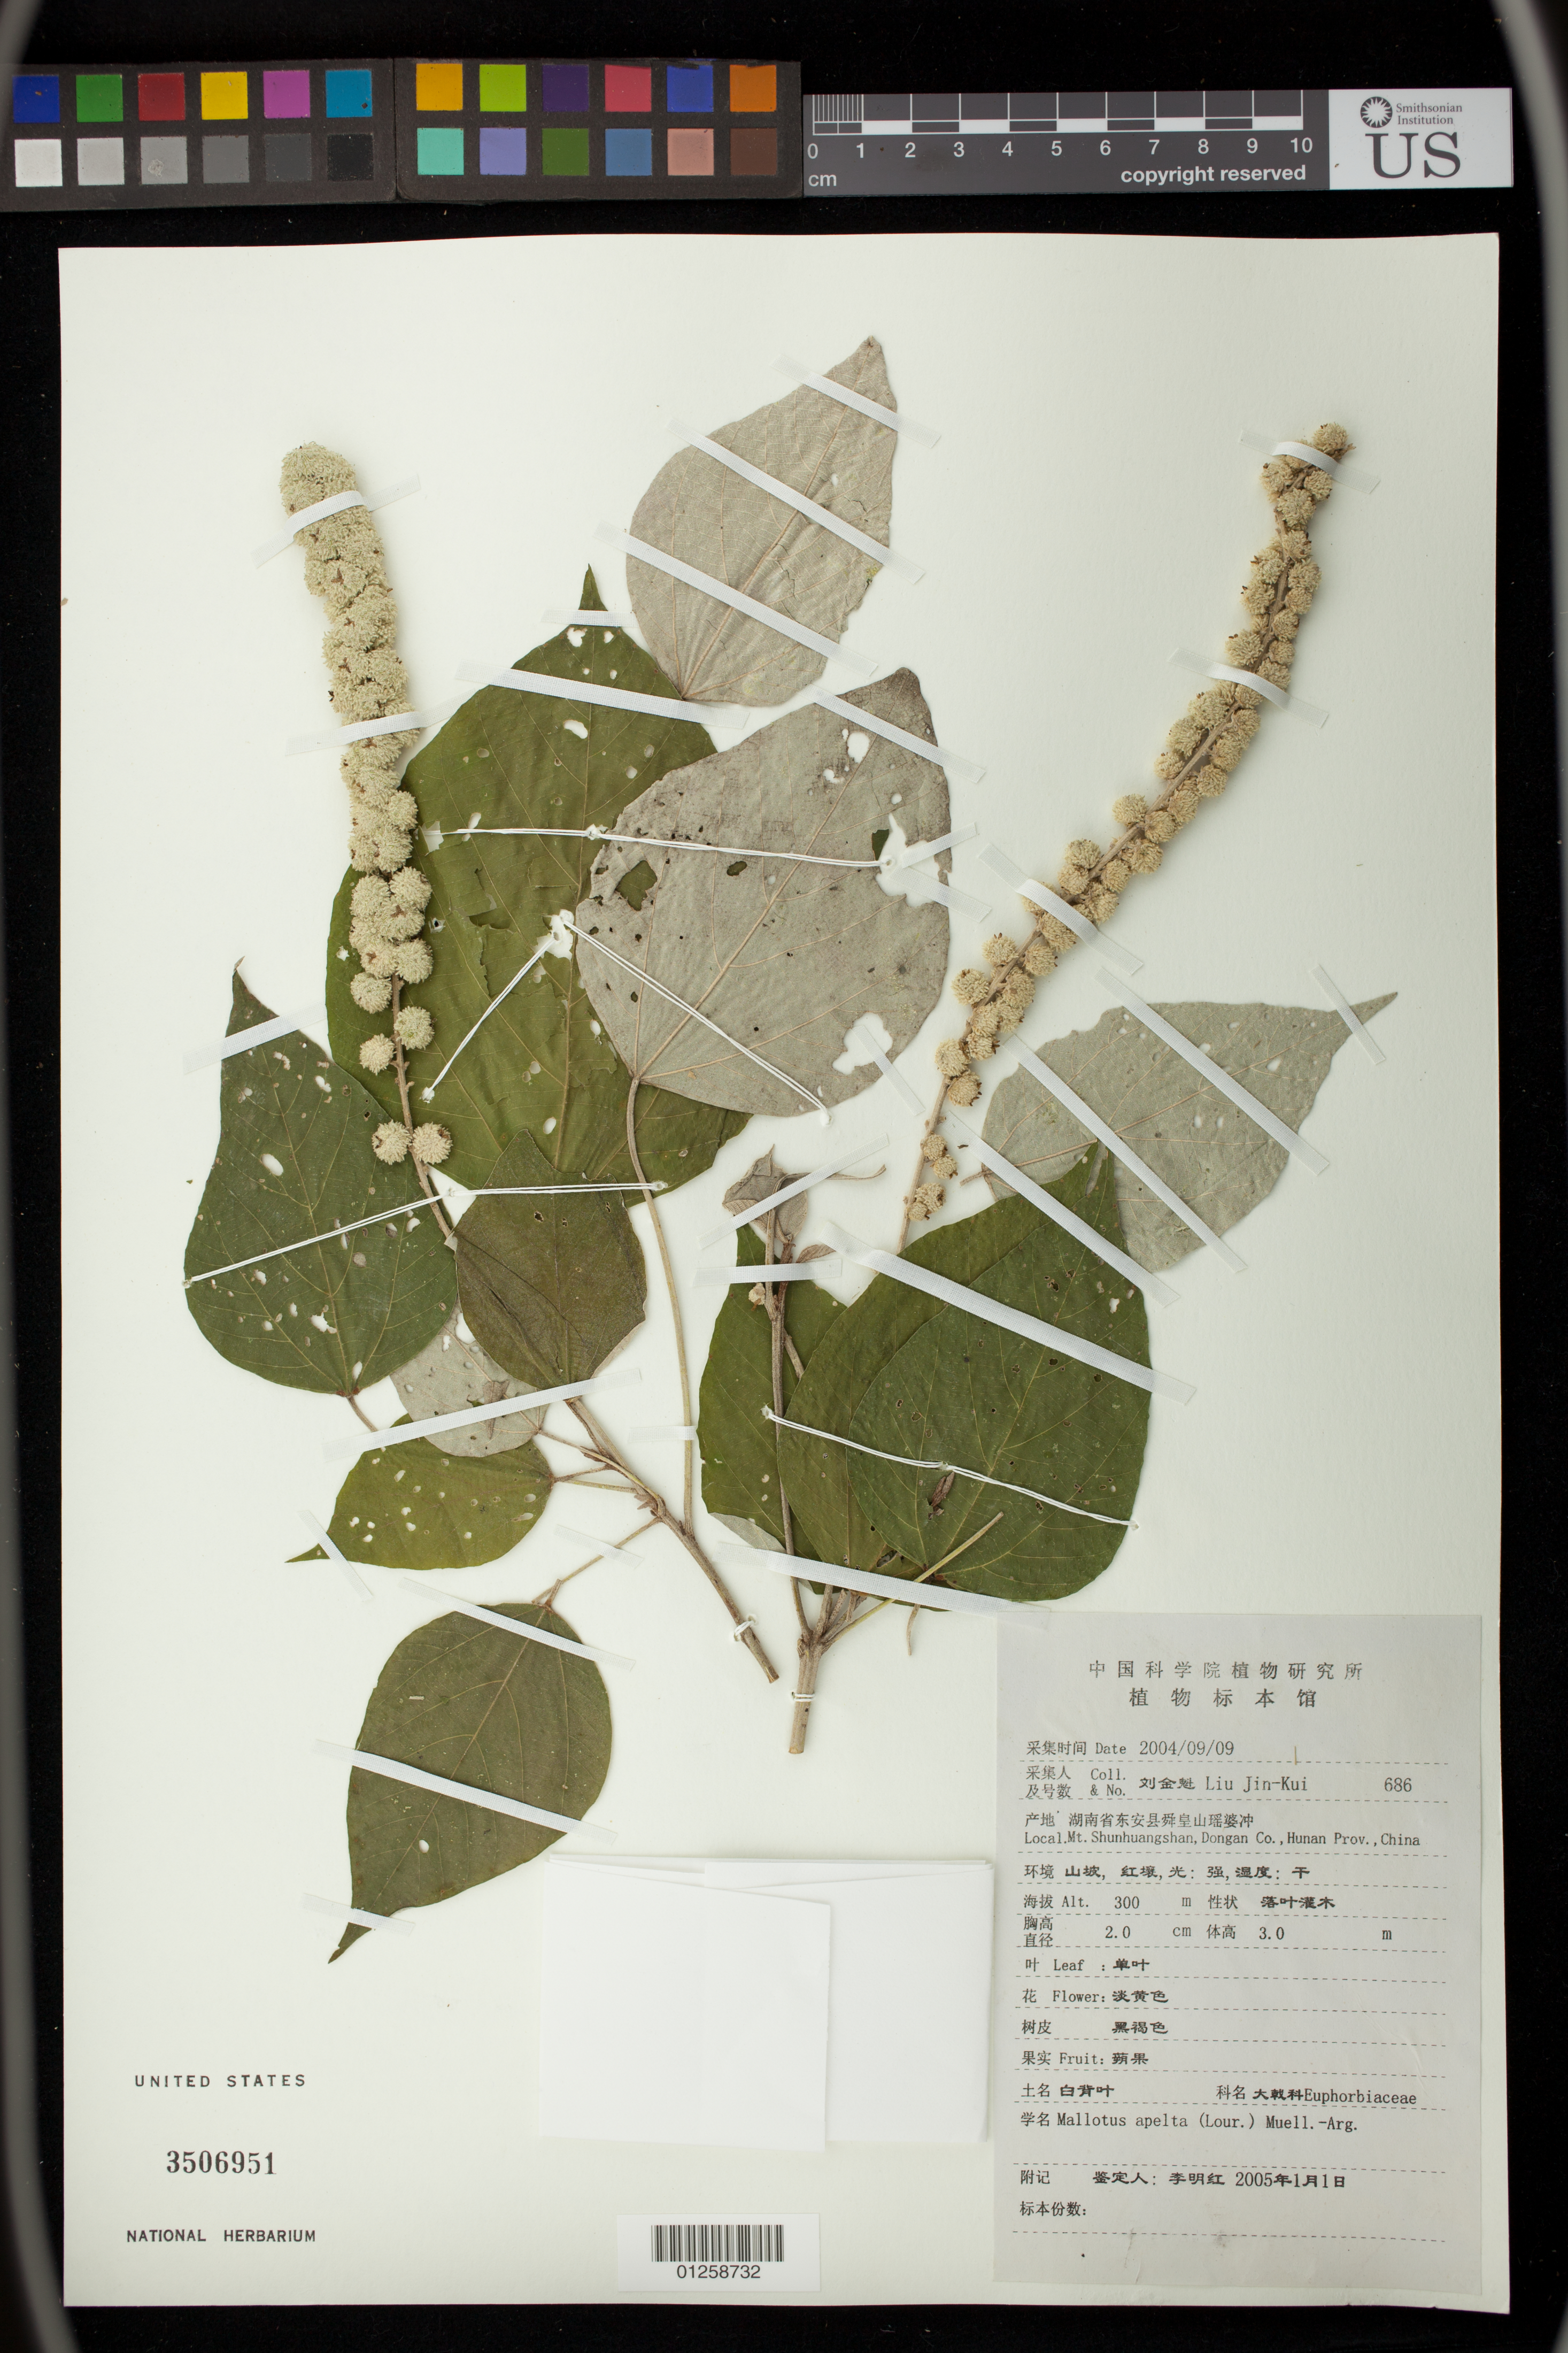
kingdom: Plantae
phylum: Tracheophyta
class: Magnoliopsida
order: Malpighiales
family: Euphorbiaceae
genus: Mallotus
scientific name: Mallotus apelta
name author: (Lour.) Müll. Arg.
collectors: J. K. Liu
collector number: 686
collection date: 2004-09-09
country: China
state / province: Hunan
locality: Mt. Shunhuangshan, Dongan Co.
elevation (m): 300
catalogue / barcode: US 3506951